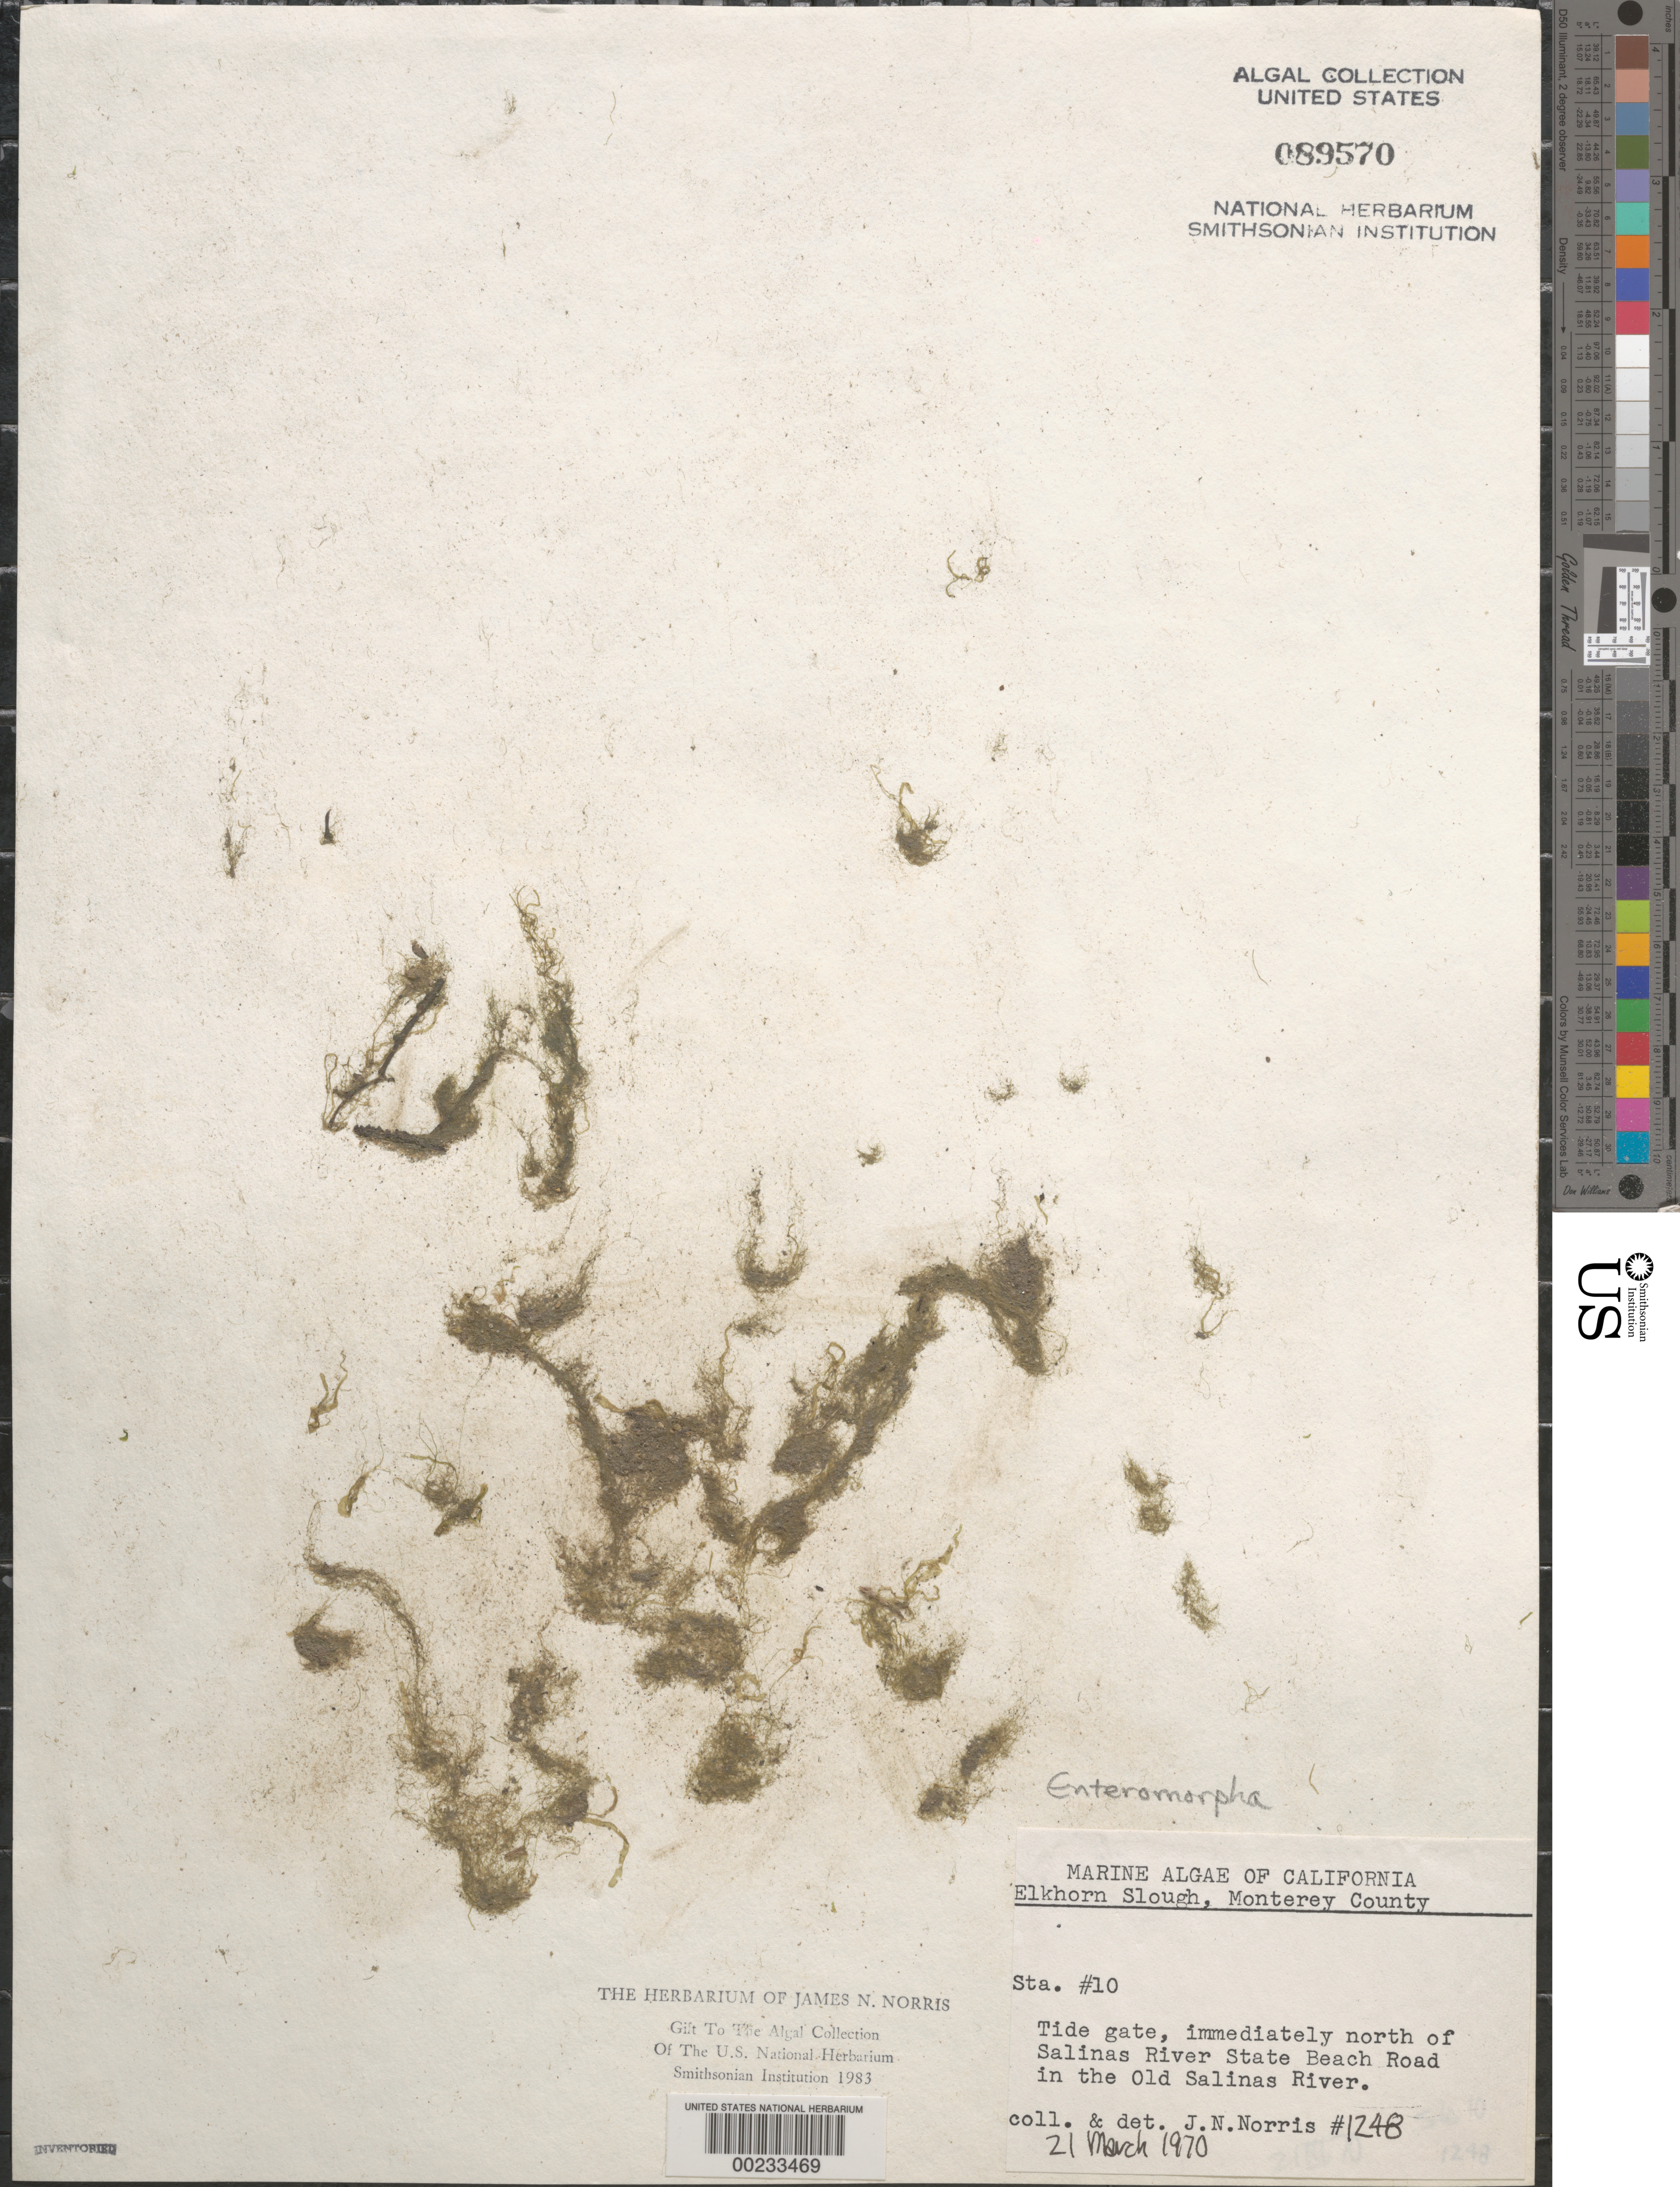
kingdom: Plantae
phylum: Chlorophyta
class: Ulvophyceae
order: Ulvales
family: Ulvaceae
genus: Ulva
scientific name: Ulva sp.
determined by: Algae name updating Project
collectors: J. N. Norris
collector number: JN-1248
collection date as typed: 21 Mar 1970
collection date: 1970-03-21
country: United States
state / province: California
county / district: Monterey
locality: Old Salinas River, Elkhorn Slough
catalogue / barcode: US 89570